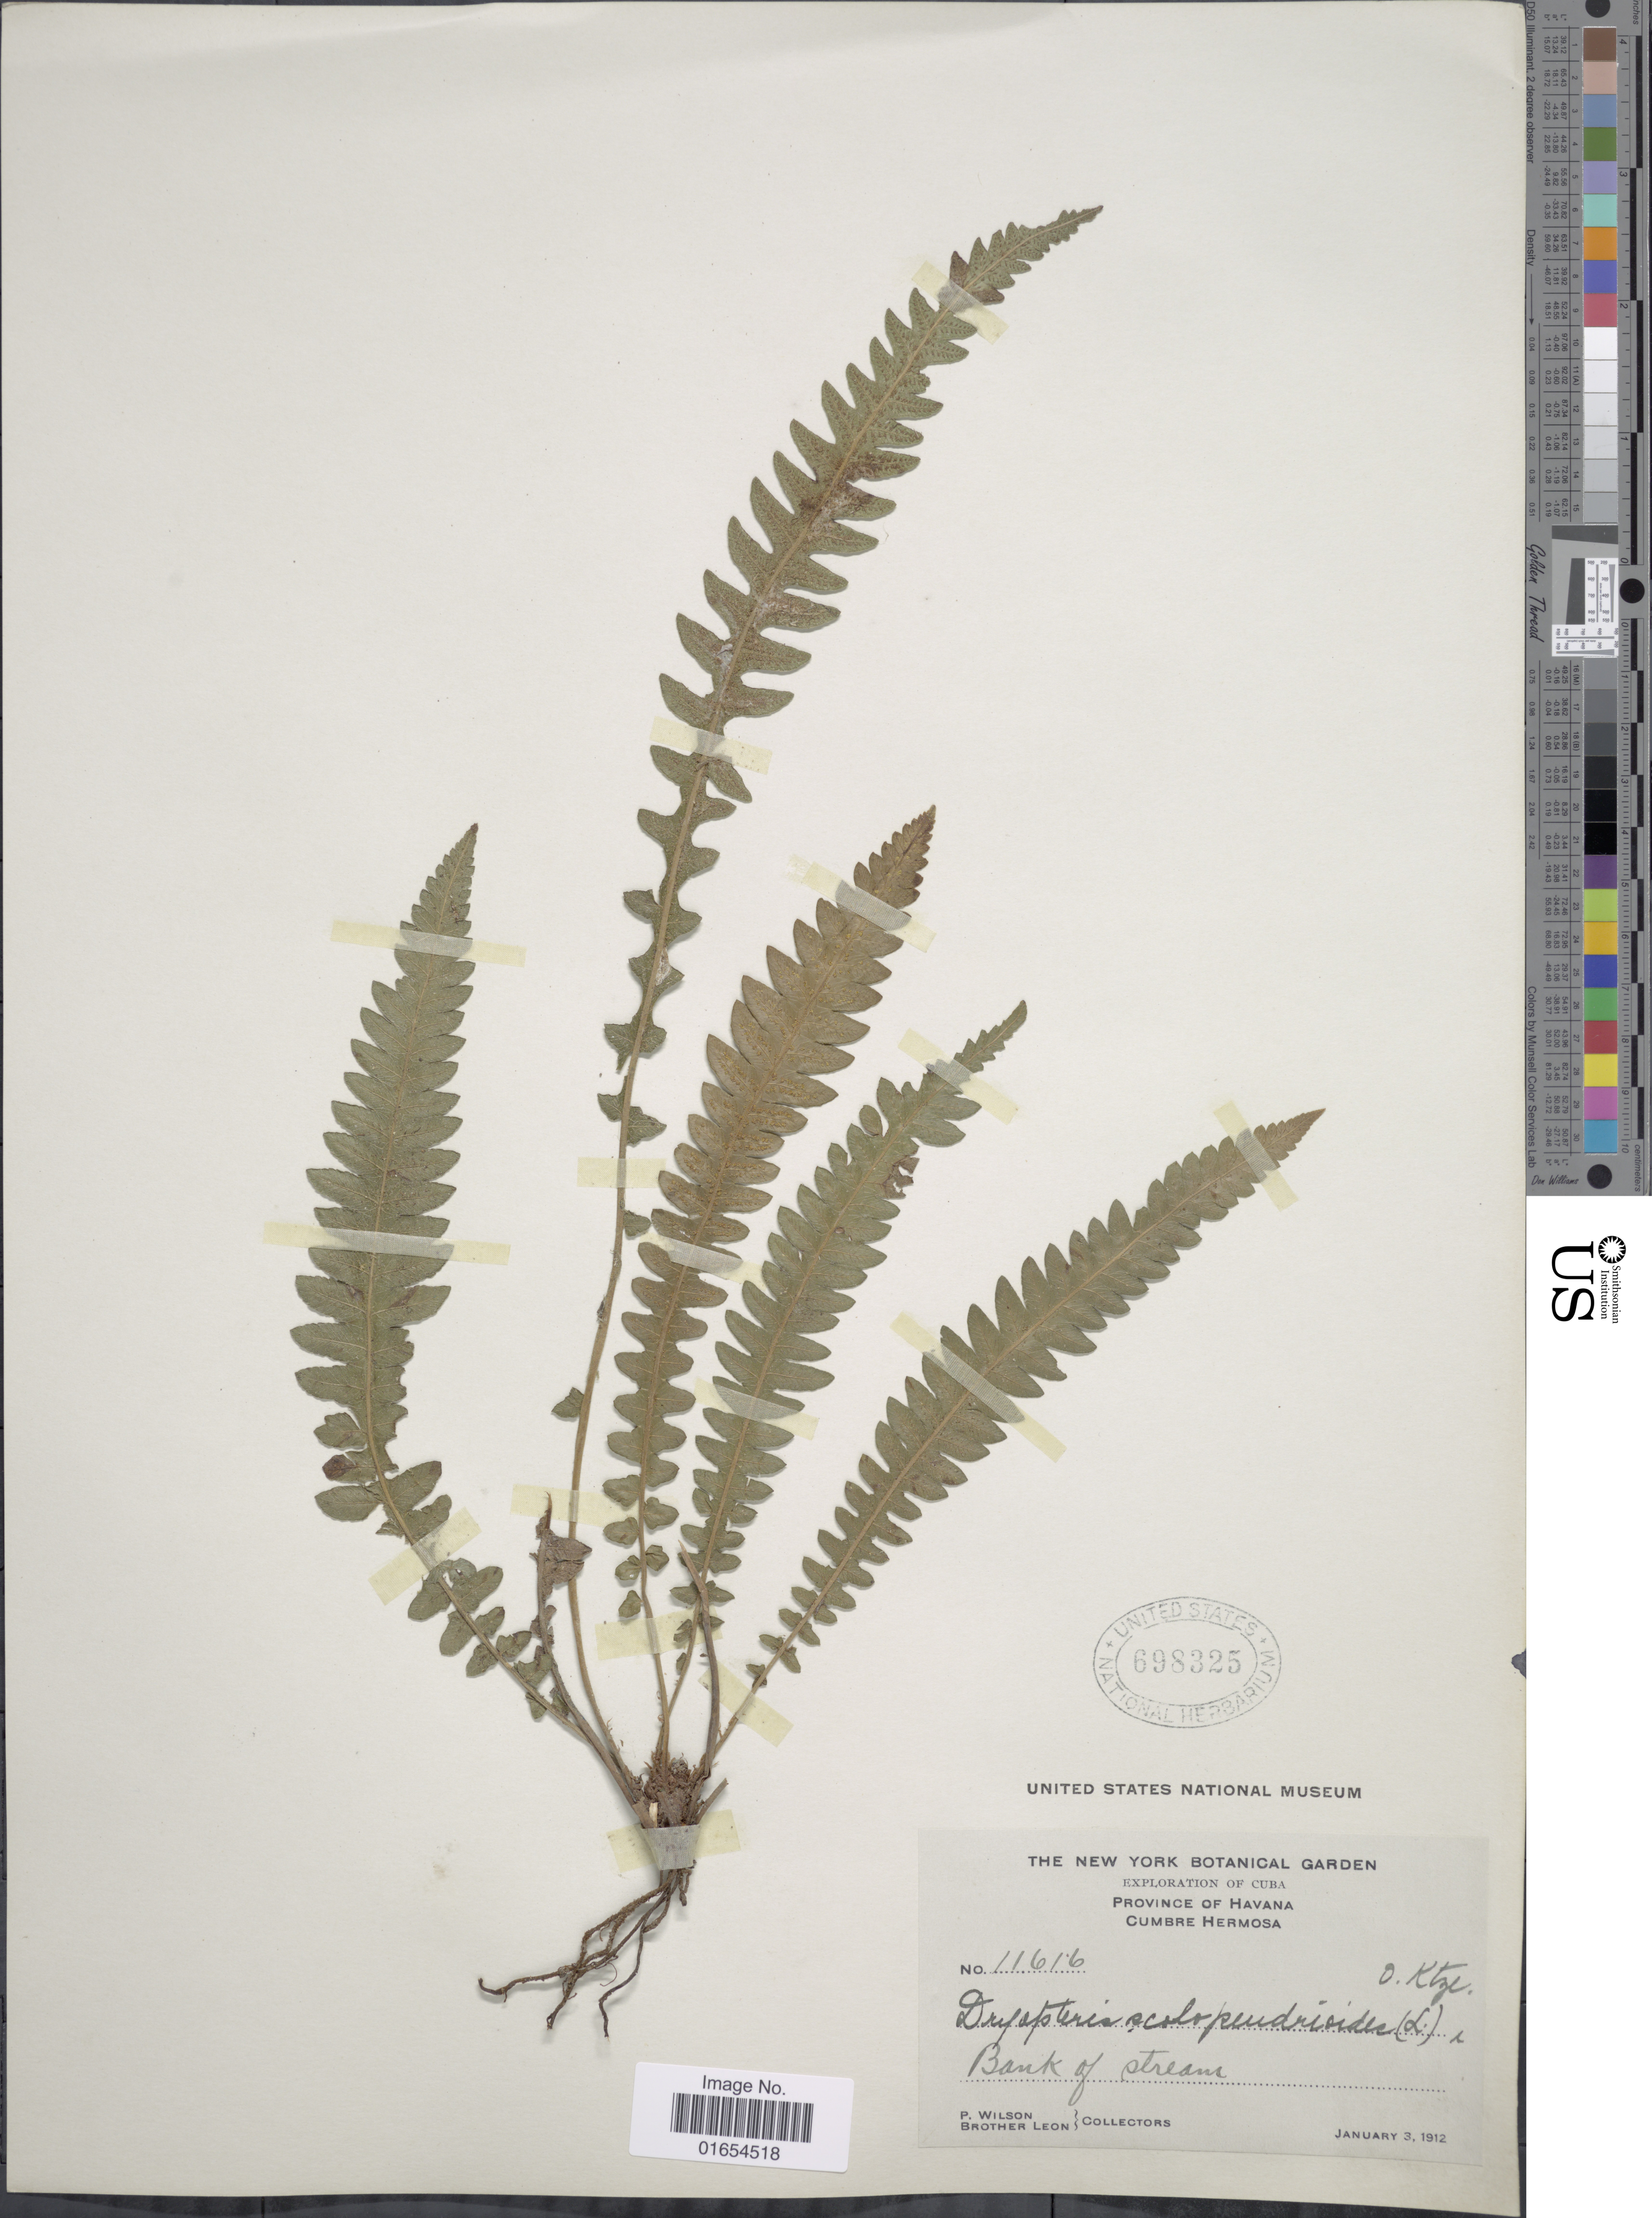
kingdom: Plantae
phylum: Tracheophyta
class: Polypodiopsida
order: Polypodiales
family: Thelypteridaceae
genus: Goniopteris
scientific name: Goniopteris guadelupensis (Wikstr.) comb. nov., ined 2015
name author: (Wikstr.)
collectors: P. Wilson & Bro. León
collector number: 11616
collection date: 1912-01-03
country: Cuba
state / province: La Habana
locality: Province of Havana, Cumbre Hermosa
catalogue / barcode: US 698325